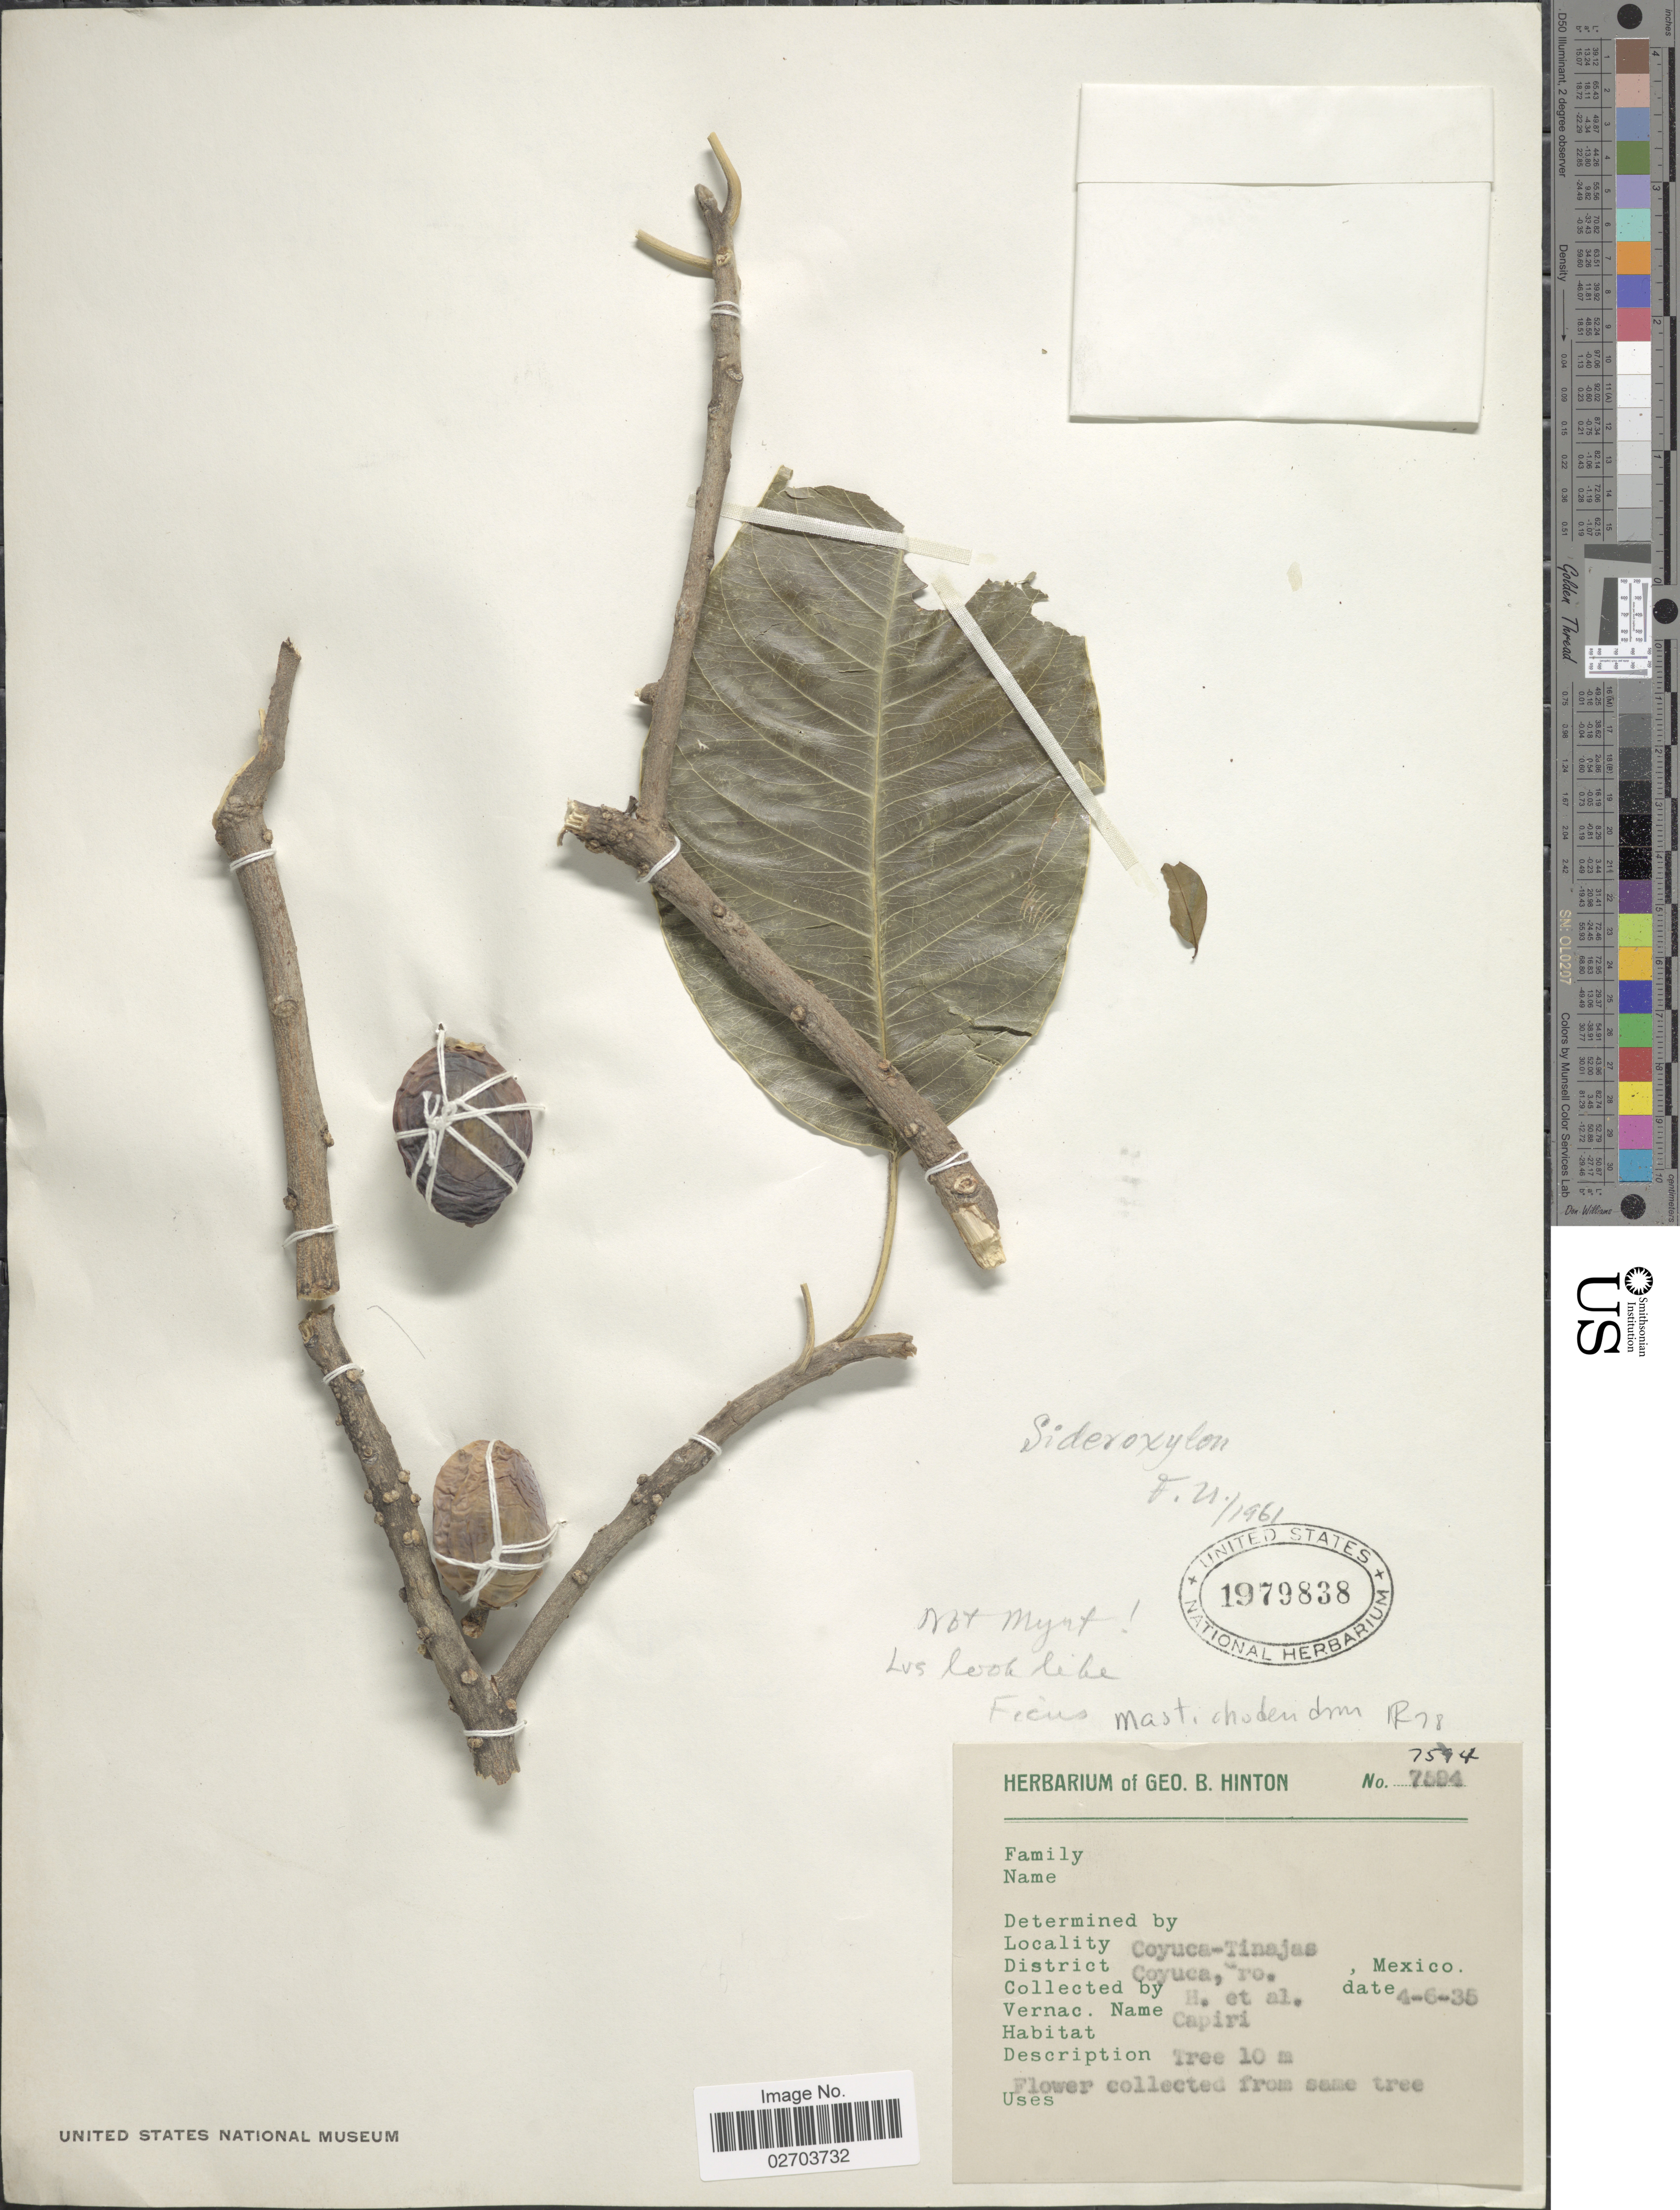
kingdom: Plantae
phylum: Tracheophyta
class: Magnoliopsida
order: Ericales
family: Sapotaceae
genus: Sideroxylon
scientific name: Sideroxylon sp.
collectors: G. B. Hinton & et al.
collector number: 7594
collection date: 1935-04-06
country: Mexico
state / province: Guerrero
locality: Coyuca-Tinajas, District Coyuca.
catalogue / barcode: US 1979838